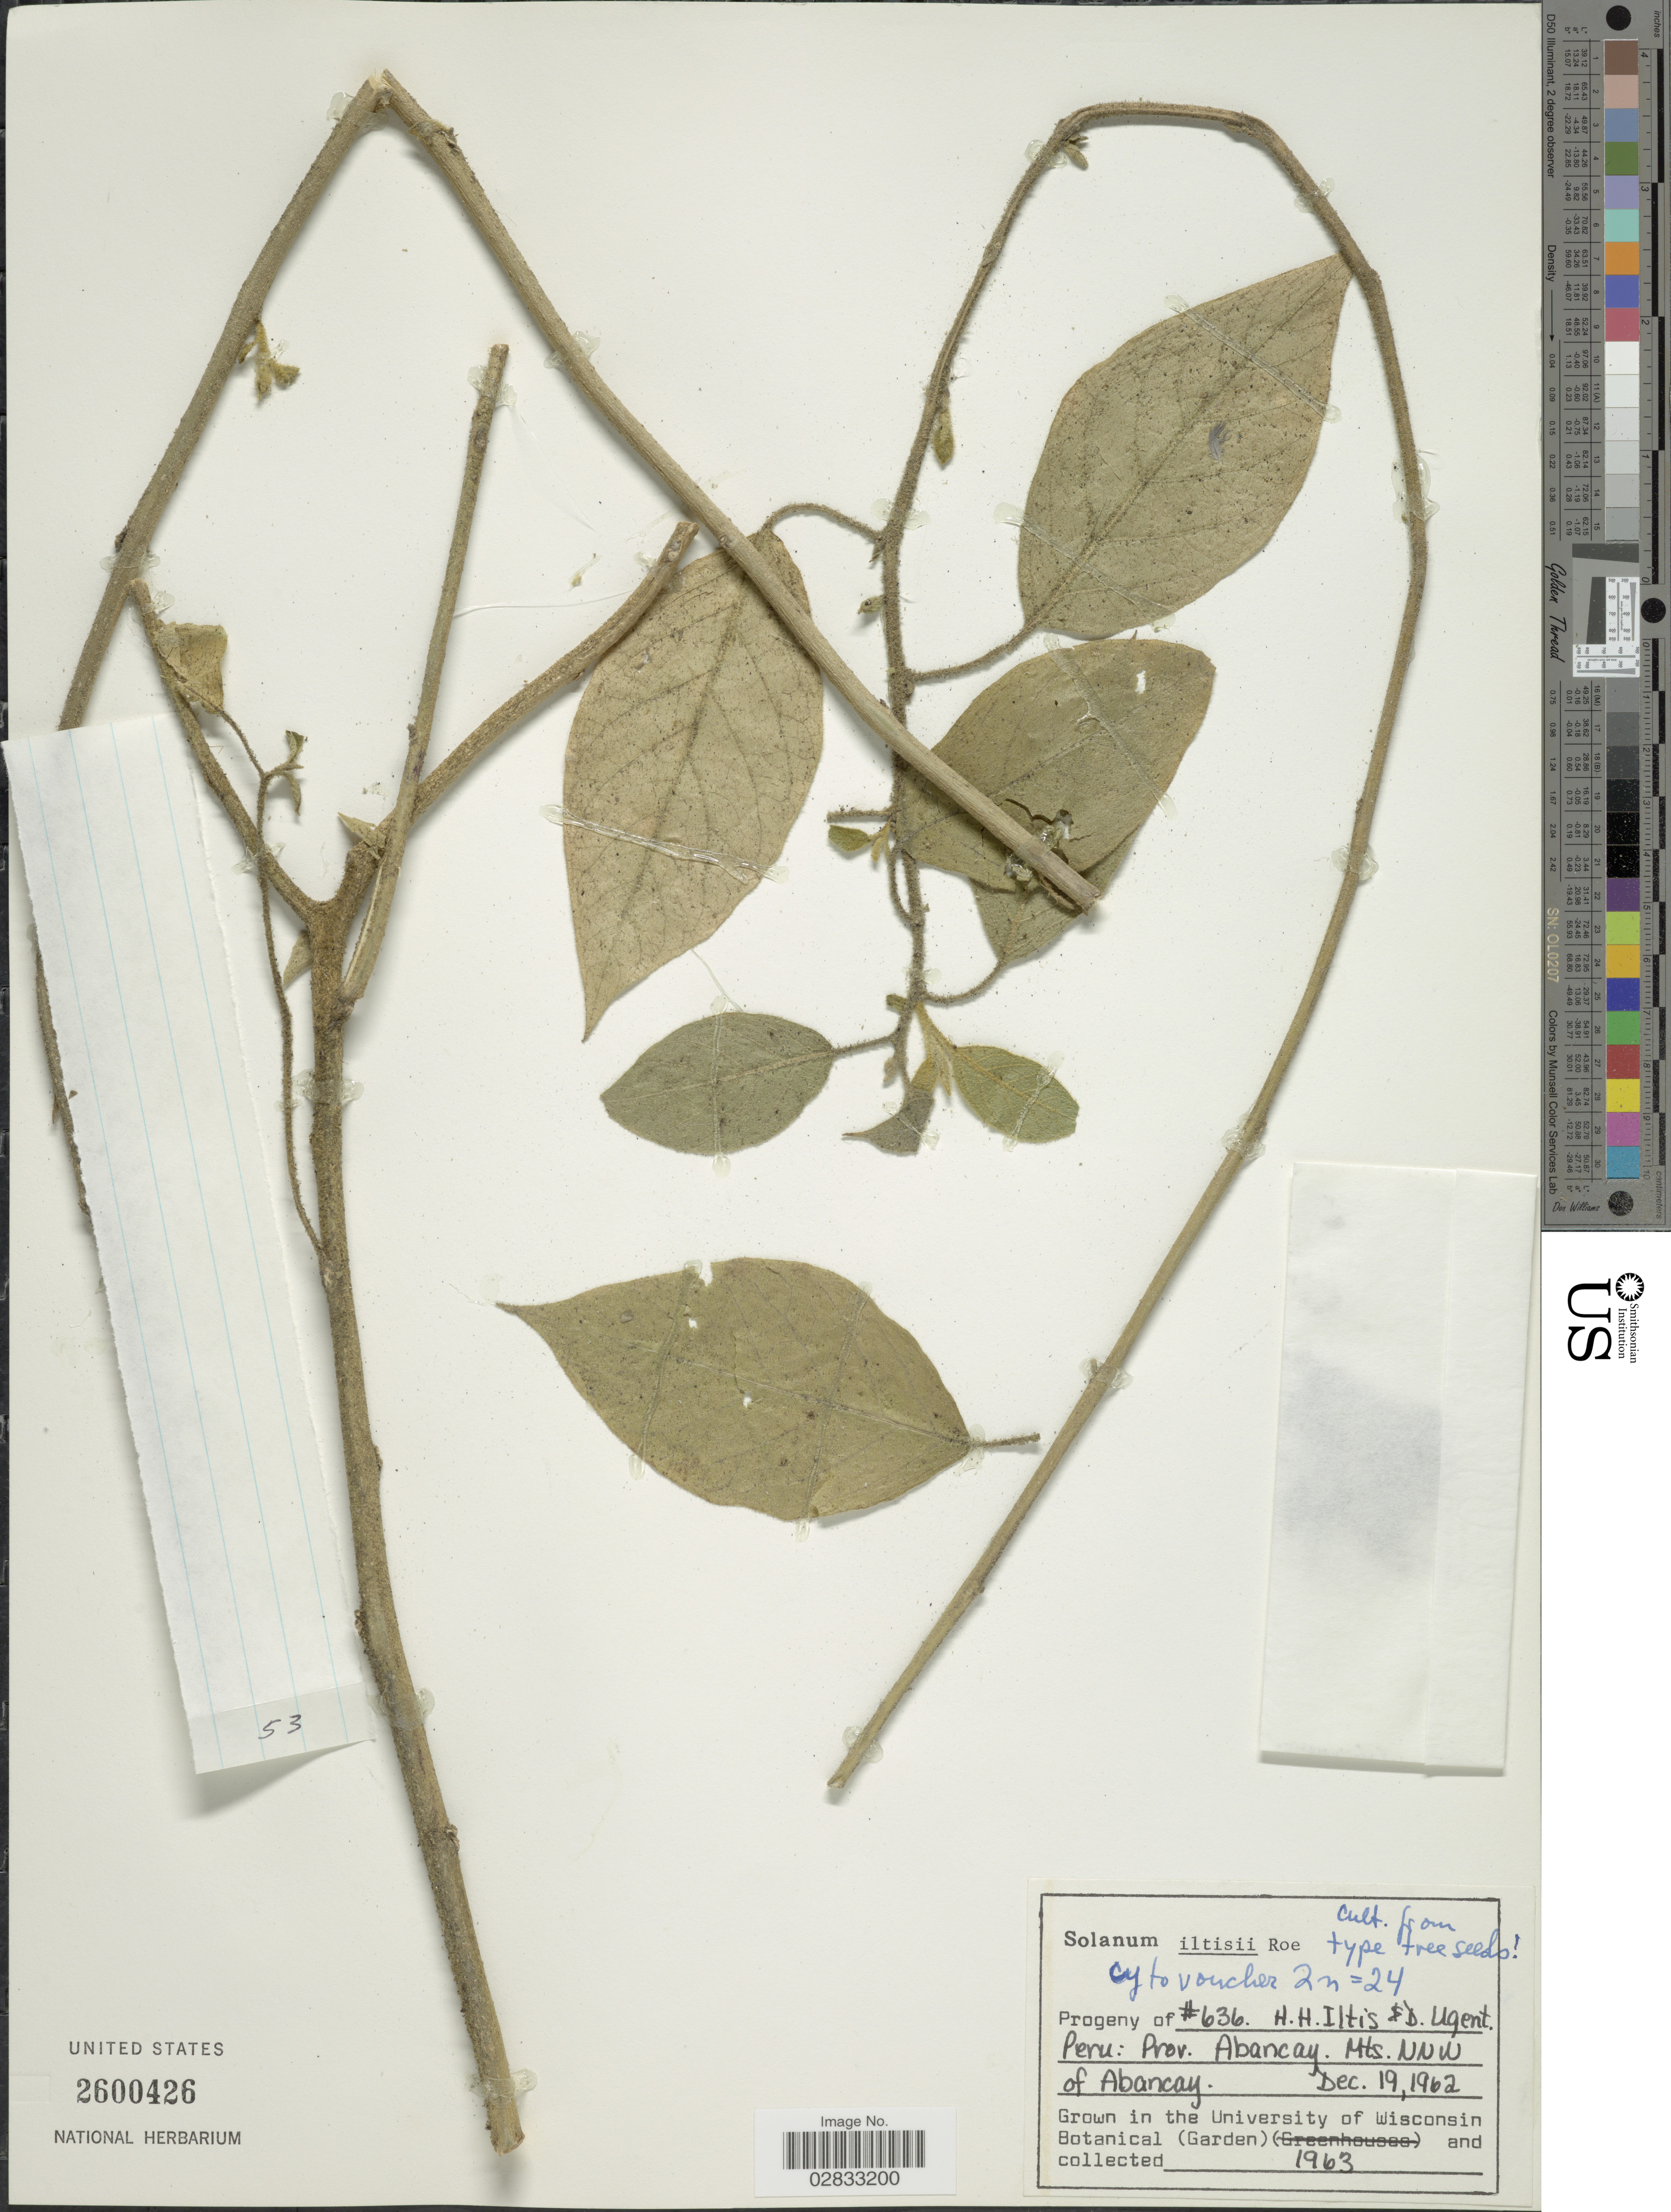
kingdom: Plantae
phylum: Tracheophyta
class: Magnoliopsida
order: Solanales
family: Solanaceae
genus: Solanum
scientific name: Solanum iltisii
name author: K.E. Roe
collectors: H. H. Iltis & D. Ugent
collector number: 636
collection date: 1963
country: United States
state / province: Wisconsin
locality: In the University of Wisconsin Botanical (Garden).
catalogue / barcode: US 2600426